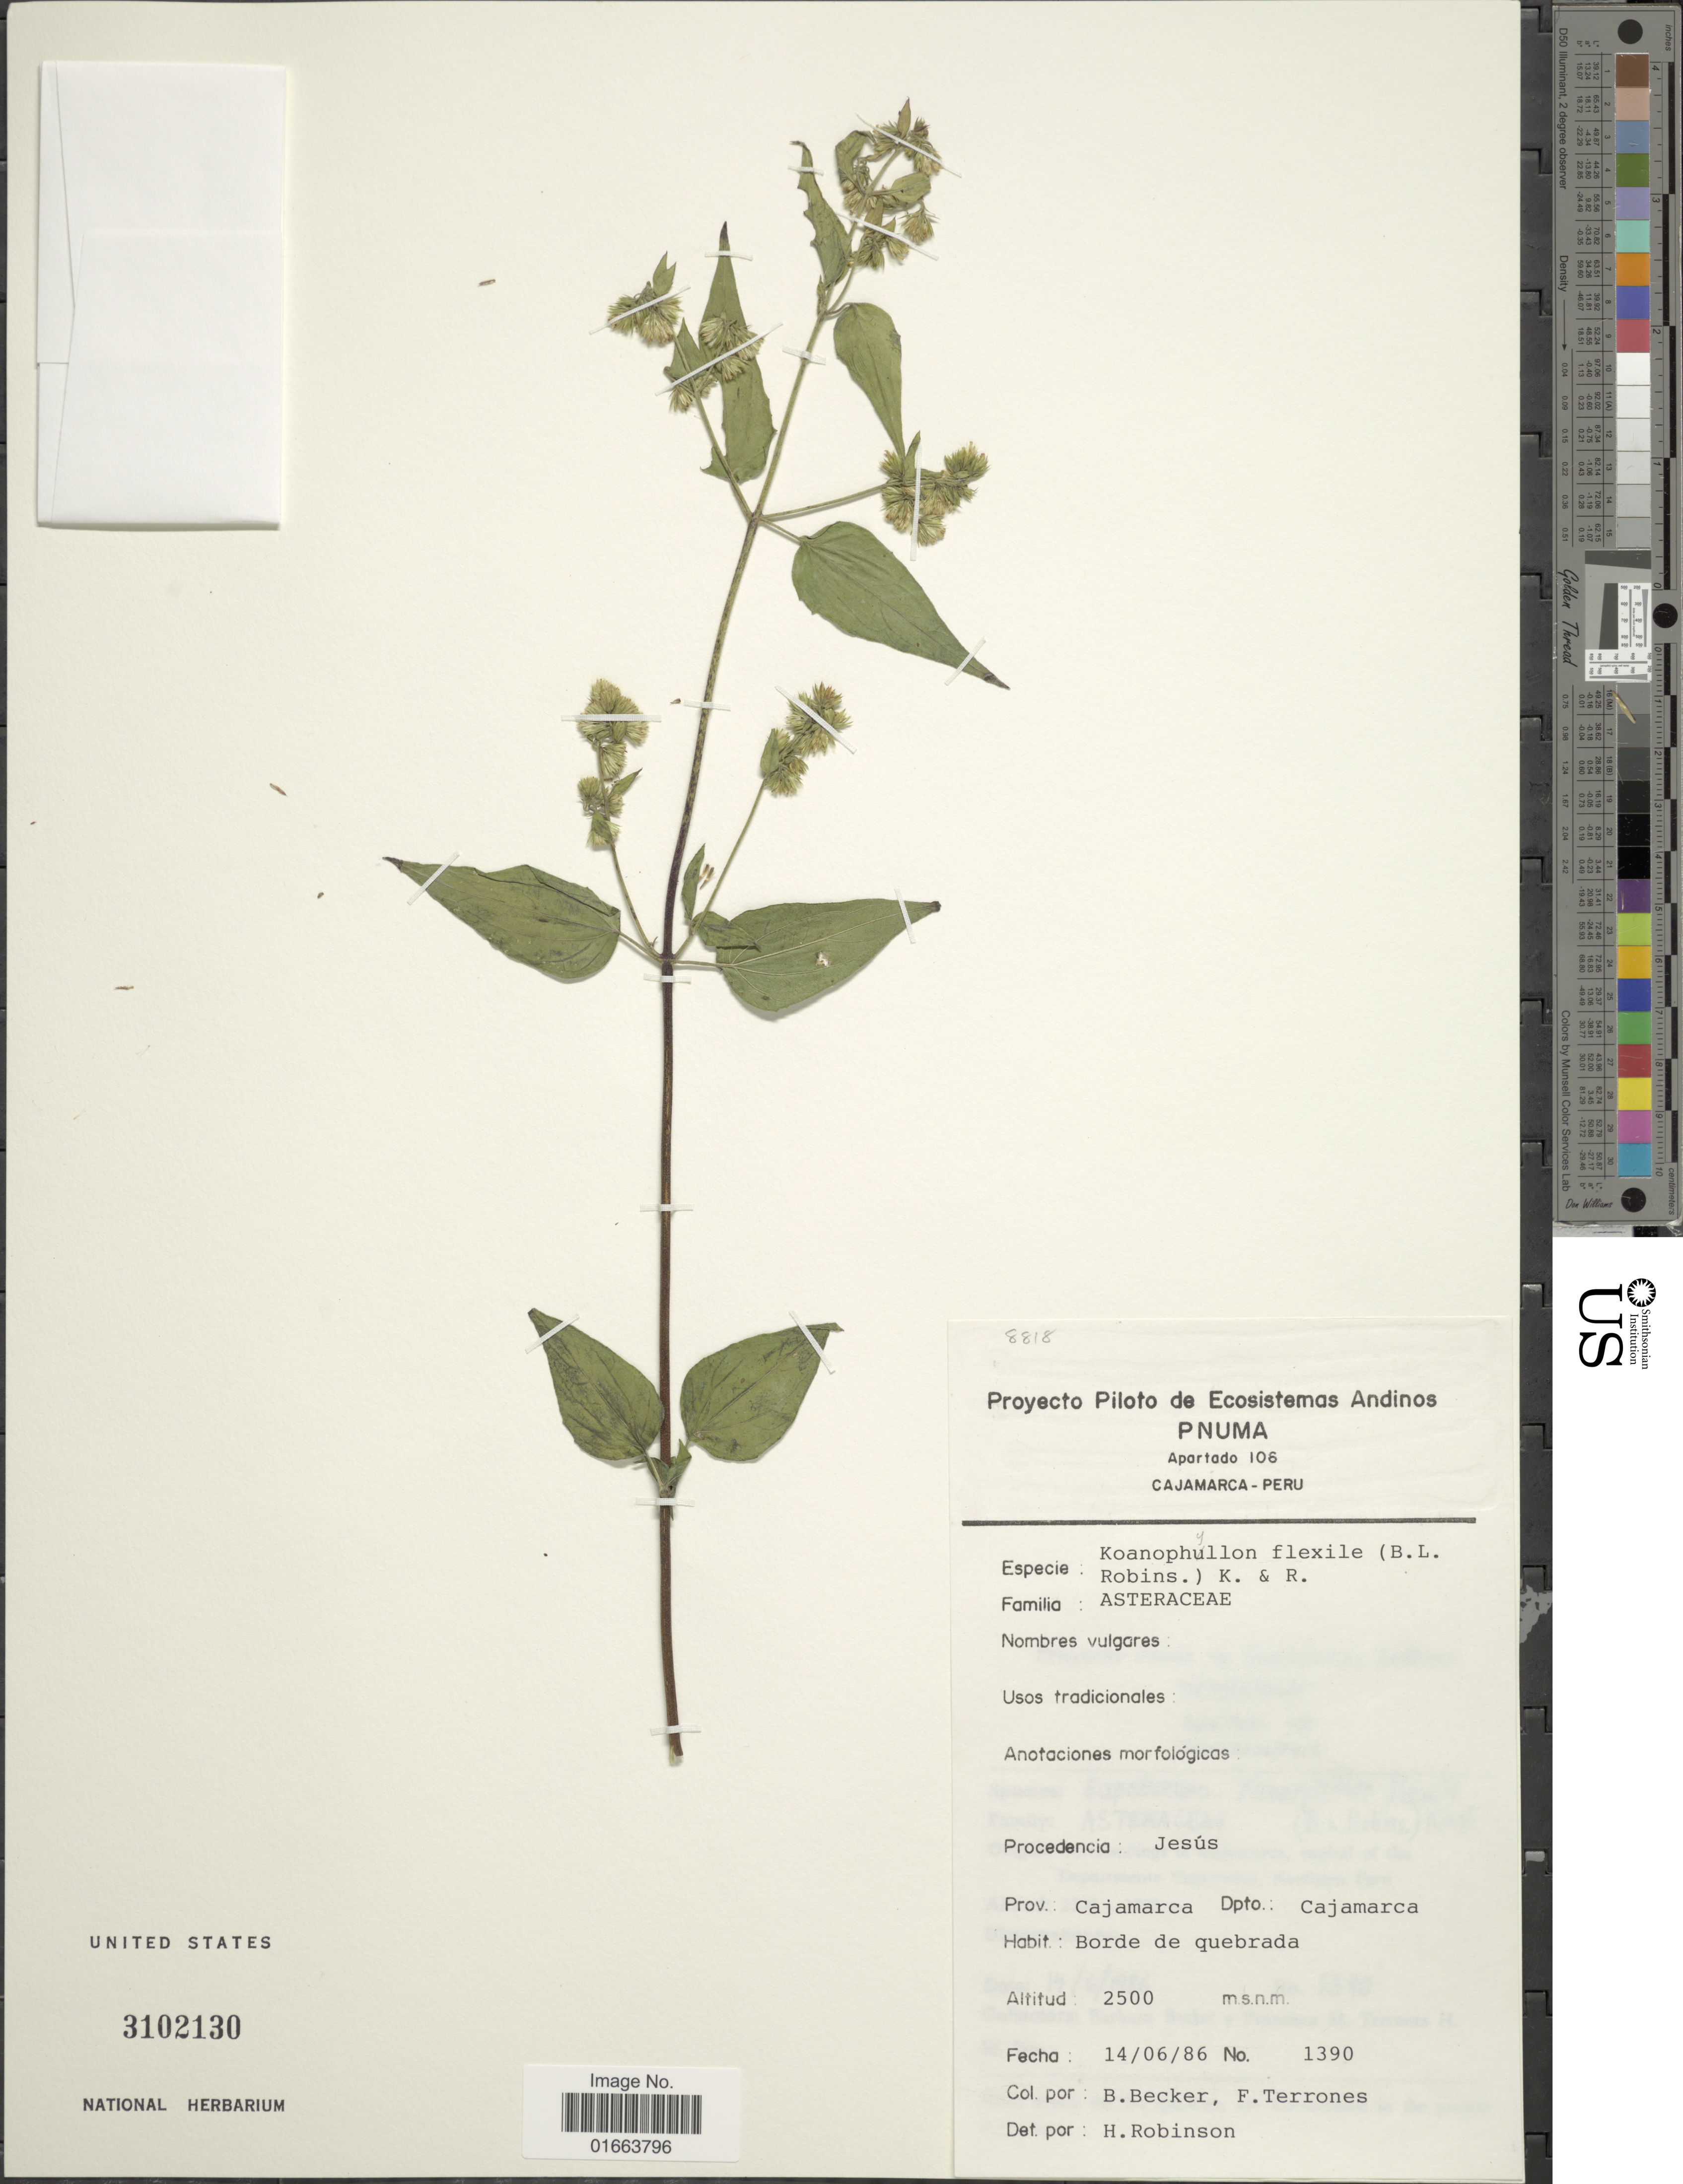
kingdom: Plantae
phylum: Tracheophyta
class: Magnoliopsida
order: Asterales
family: Asteraceae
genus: Koanophyllon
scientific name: Koanophyllon flexilis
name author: (B.L. Rob.) R.M. King & H. Rob.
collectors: B. Becker & F. Terrones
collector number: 1390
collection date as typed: Transcribed d/m/y: 14/6/86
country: Peru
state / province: Cajamarca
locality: Jesús. Dpto.: Cajamarca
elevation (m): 2500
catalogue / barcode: US 3102130